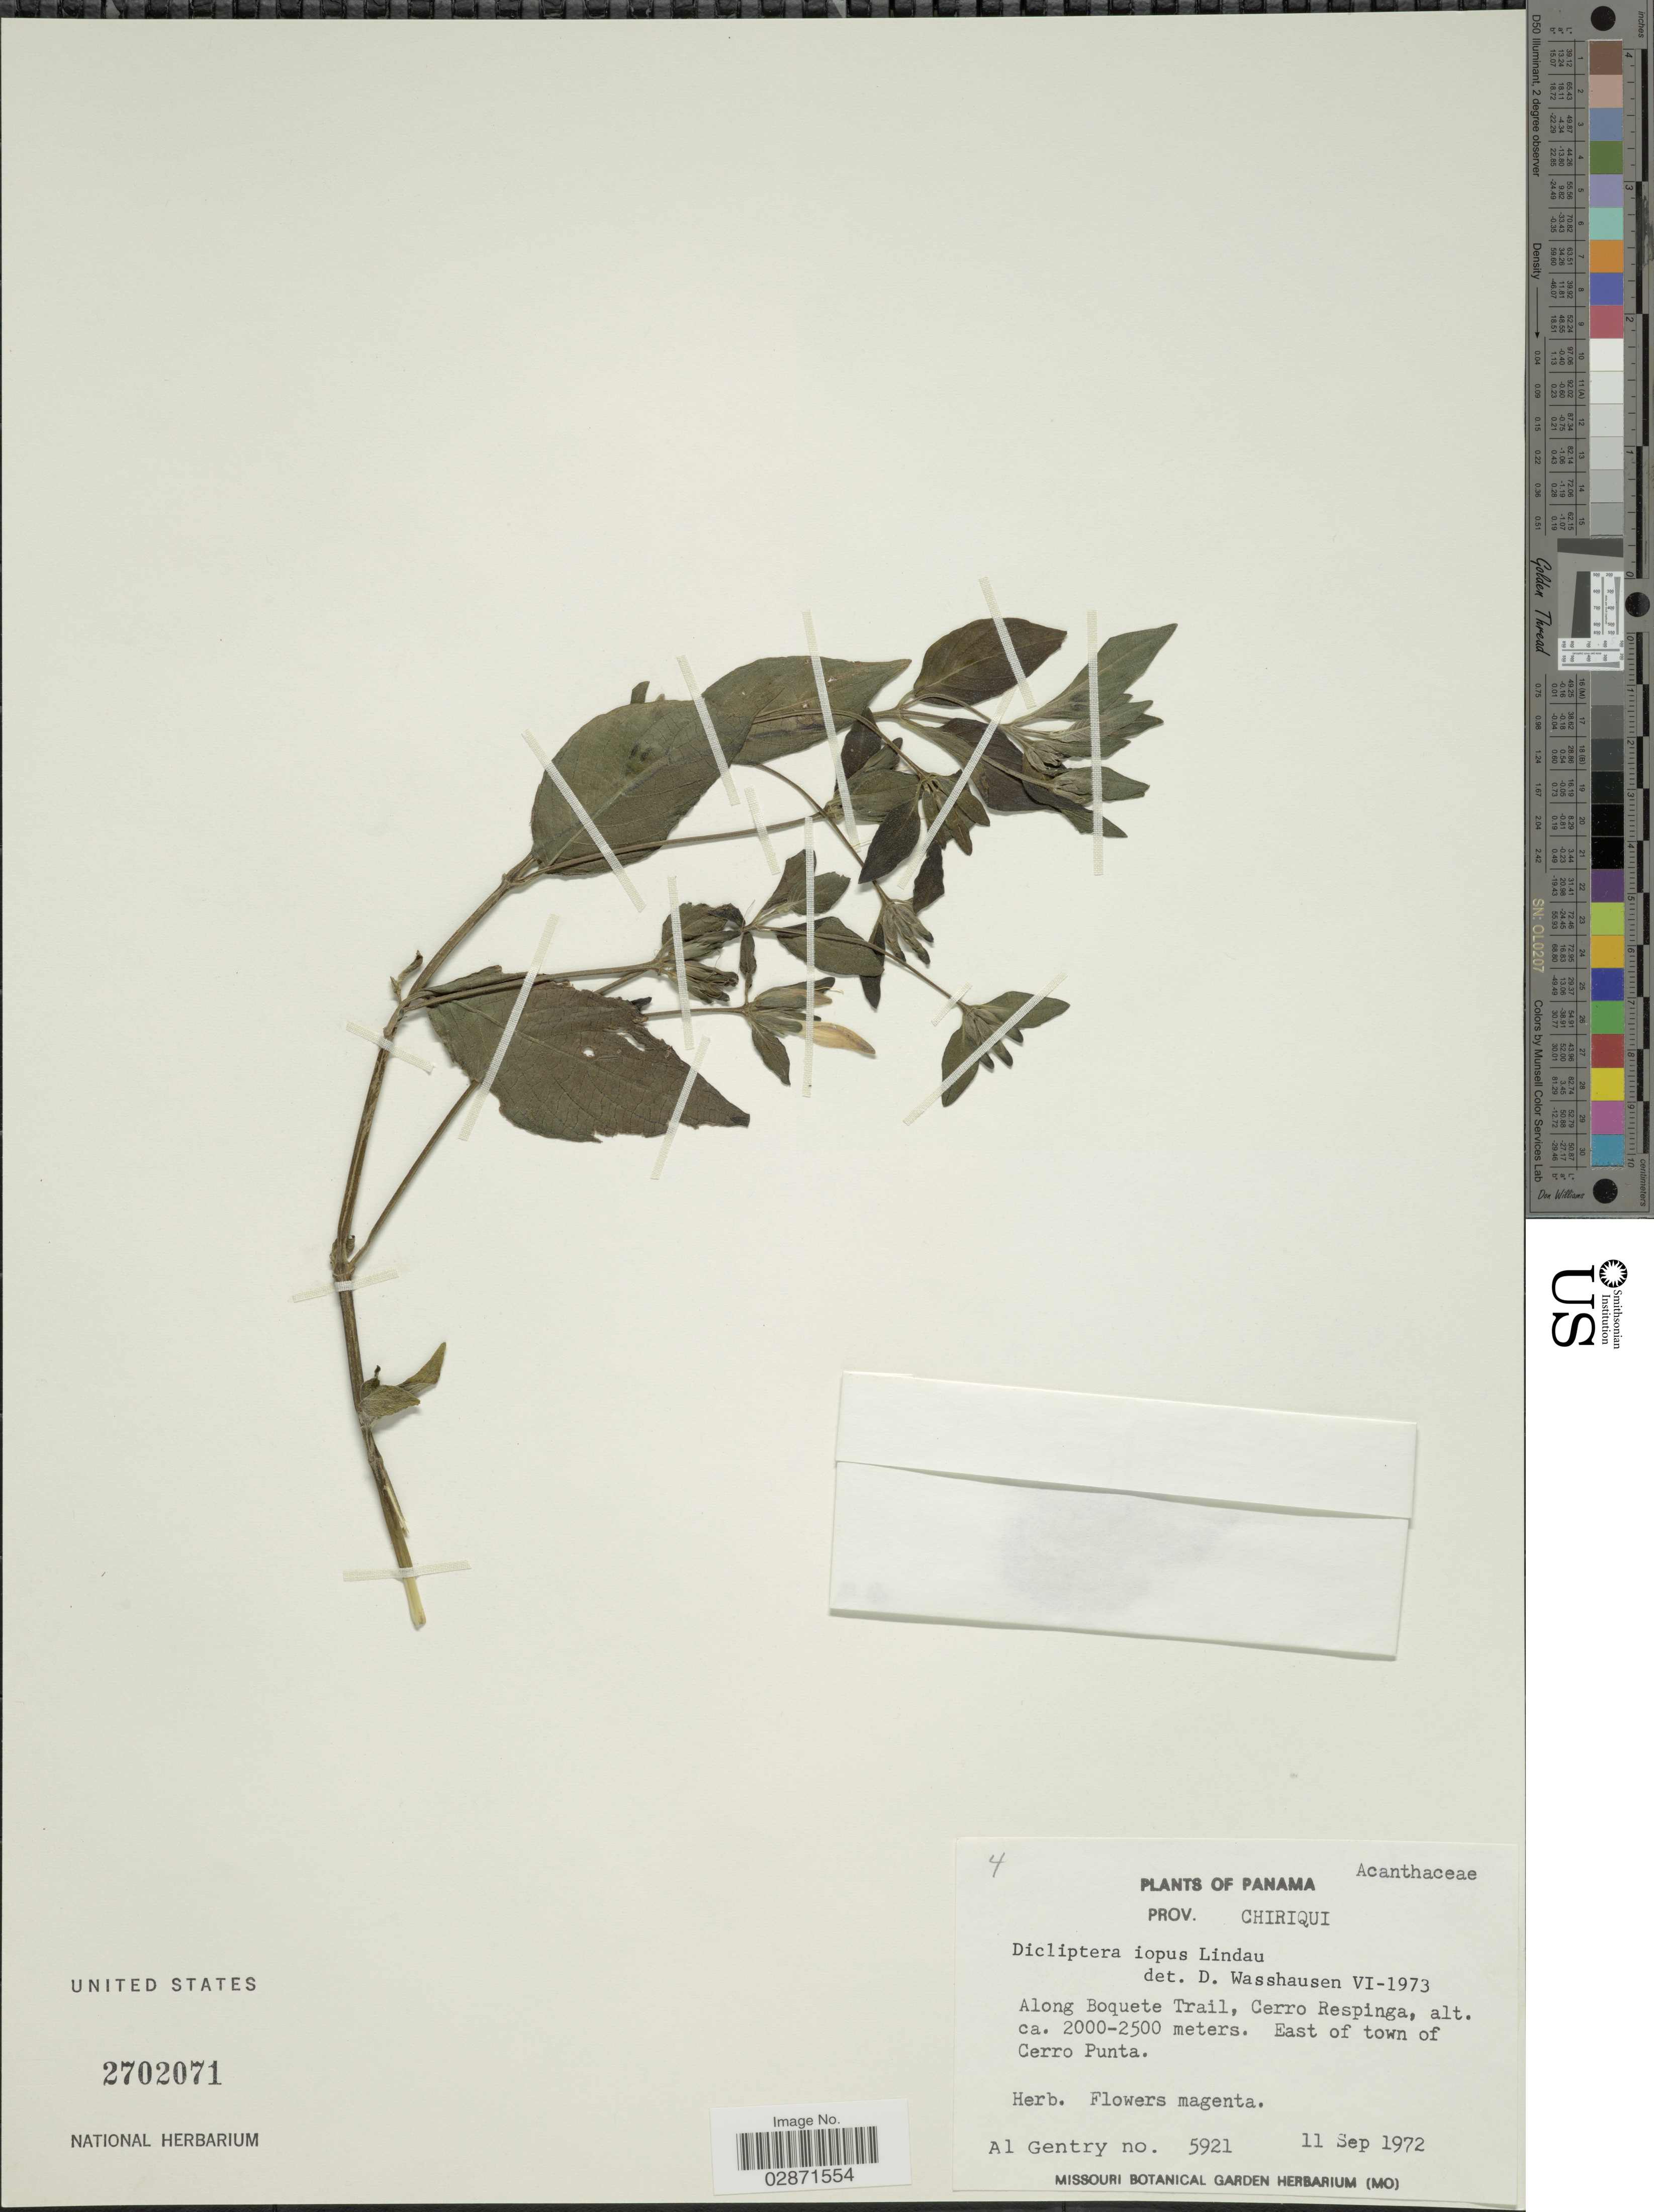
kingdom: Plantae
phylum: Tracheophyta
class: Magnoliopsida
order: Lamiales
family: Acanthaceae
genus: Dicliptera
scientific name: Dicliptera iopus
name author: Lindau in Pittier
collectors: A. H. Gentry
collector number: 5921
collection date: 1972-09-11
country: Panama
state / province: Chiriqui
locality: Along Boquete Trail, Cerro Respinga, East of town of Cerro Punta.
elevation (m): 2000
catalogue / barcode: US 2702071